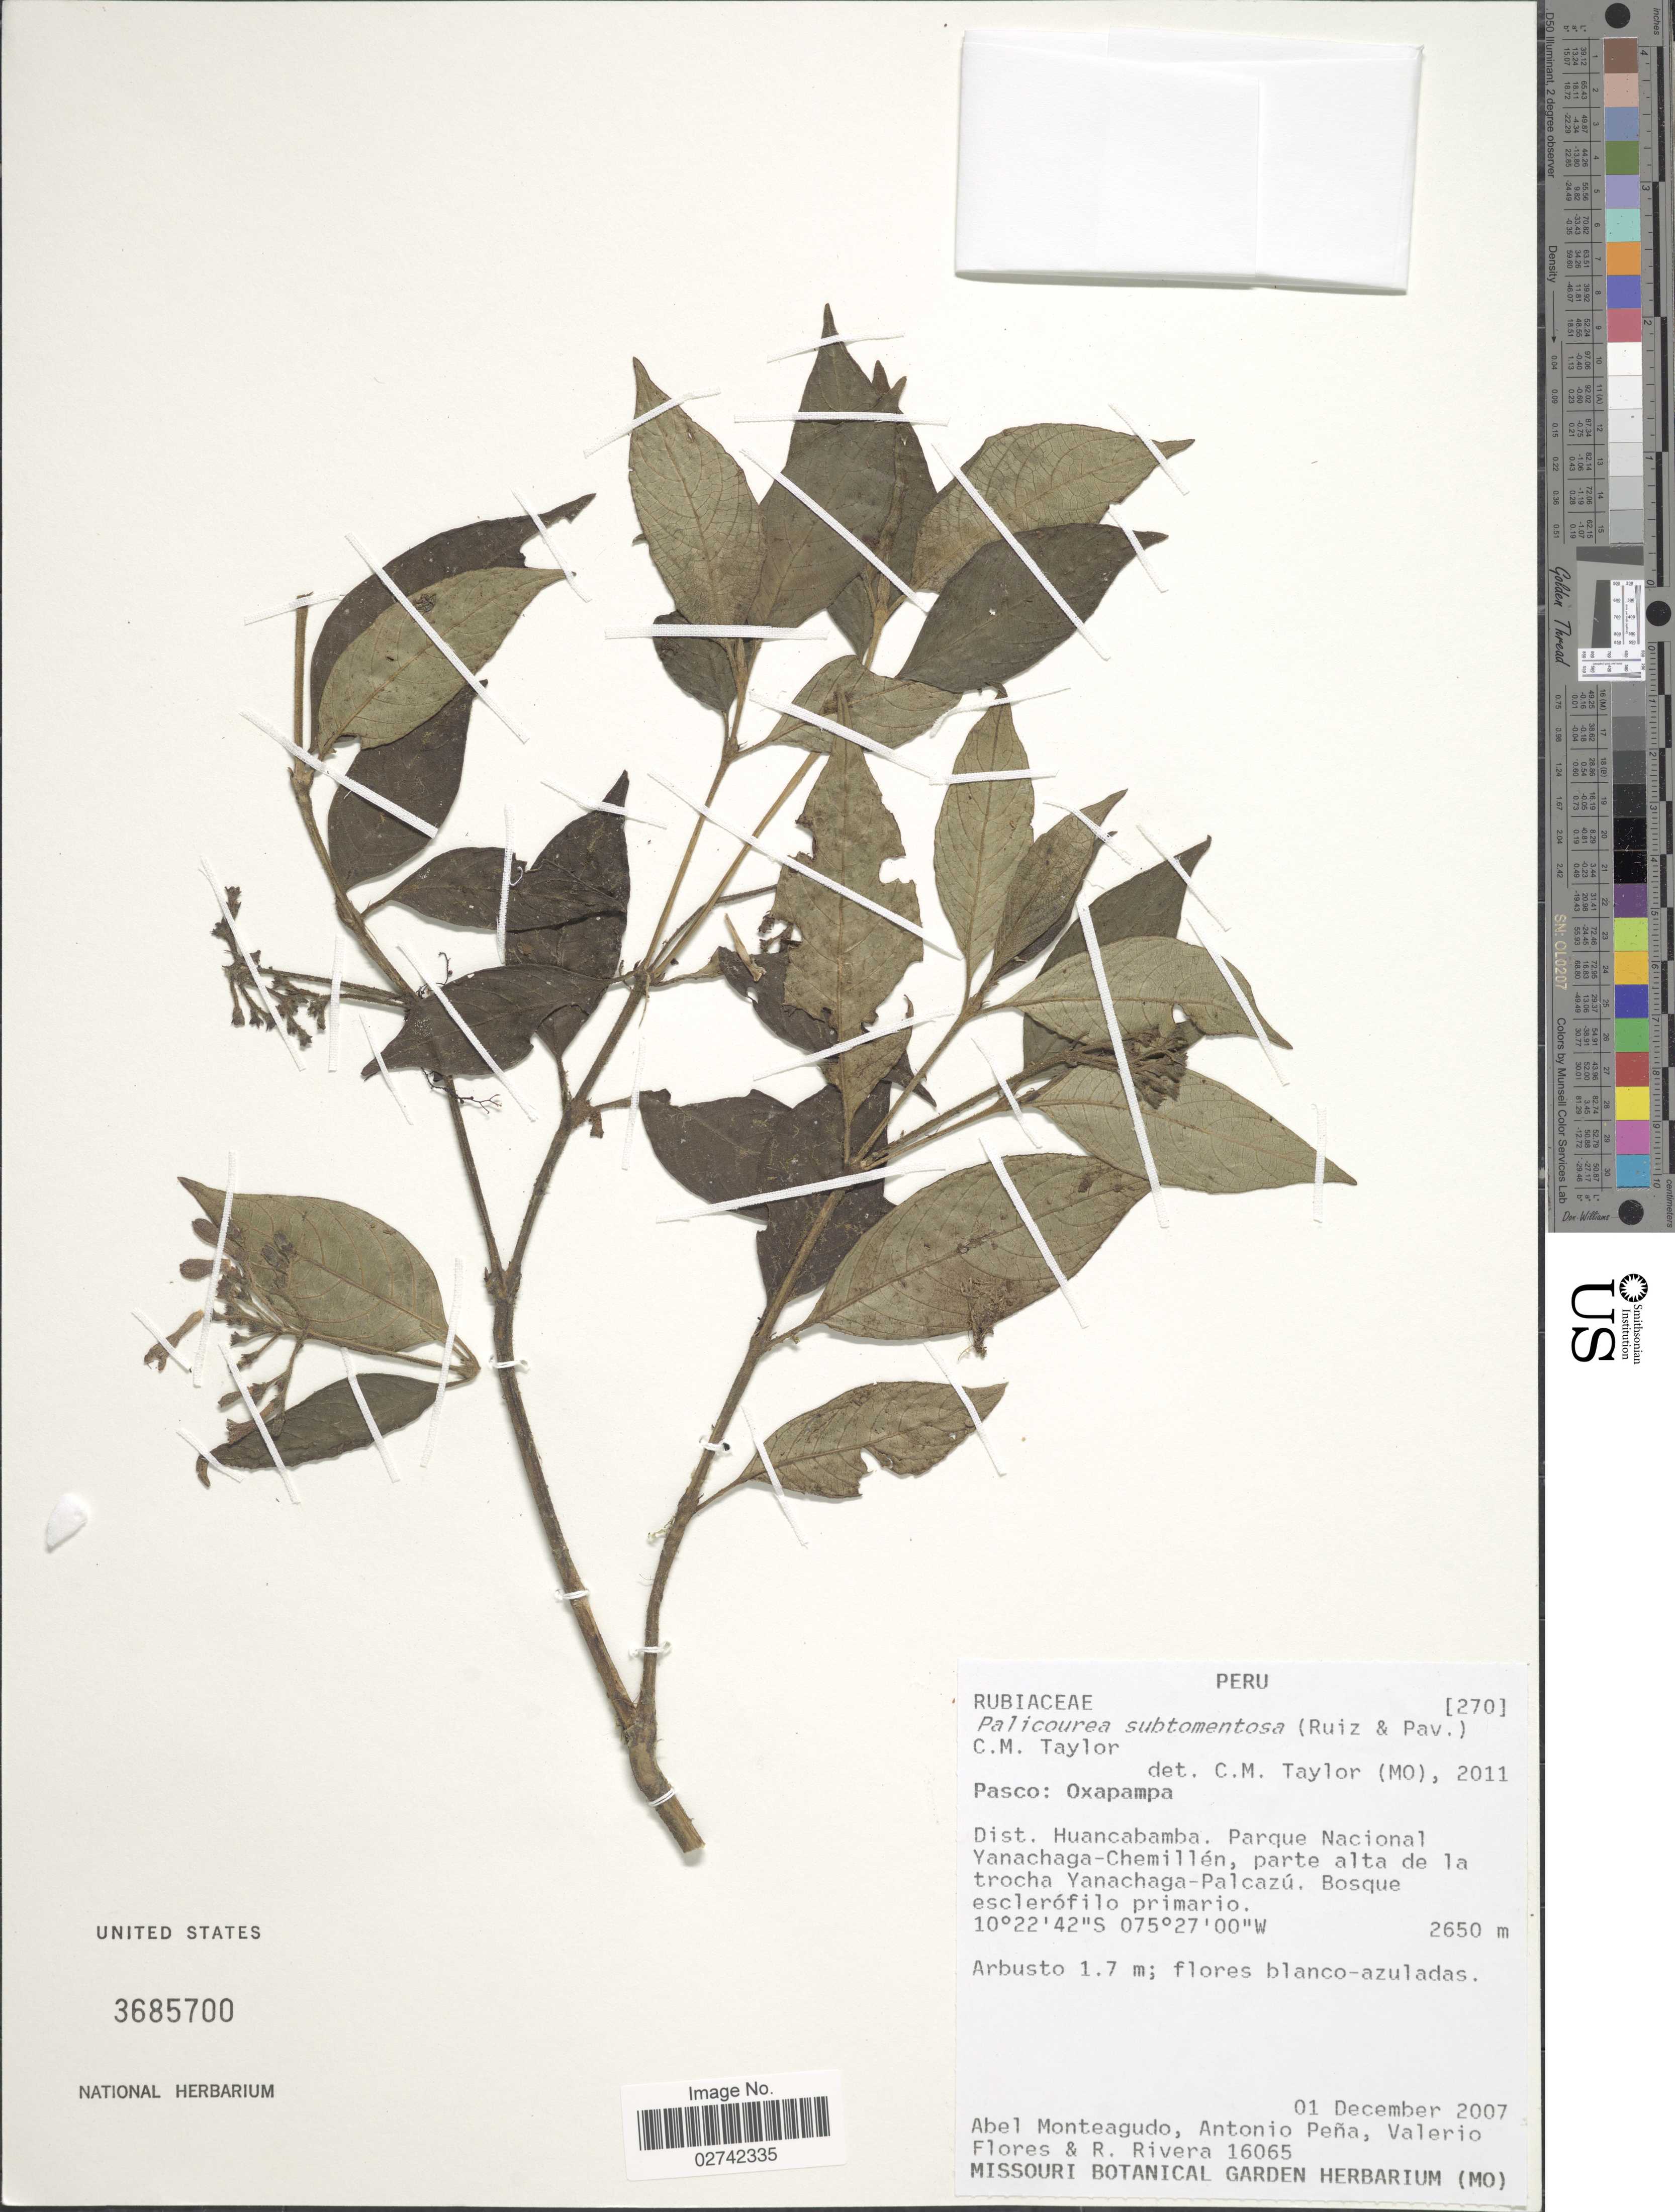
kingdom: Plantae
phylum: Tracheophyta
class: Magnoliopsida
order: Gentianales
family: Rubiaceae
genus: Palicourea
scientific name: Palicourea subtomentosa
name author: (Ruiz & Pav.) C.M. Taylor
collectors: A. Monteagudo, A. Peña, V. Flores & R. Rivera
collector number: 16065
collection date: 2007-12-01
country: Peru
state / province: Pasco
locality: Oxapampa, Dist. Huancabamba, Parque Nacional Yanachaga-Chemillen, parte alta de la trocha Yanachaga-Palcazu.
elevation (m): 2650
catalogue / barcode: US 3685700